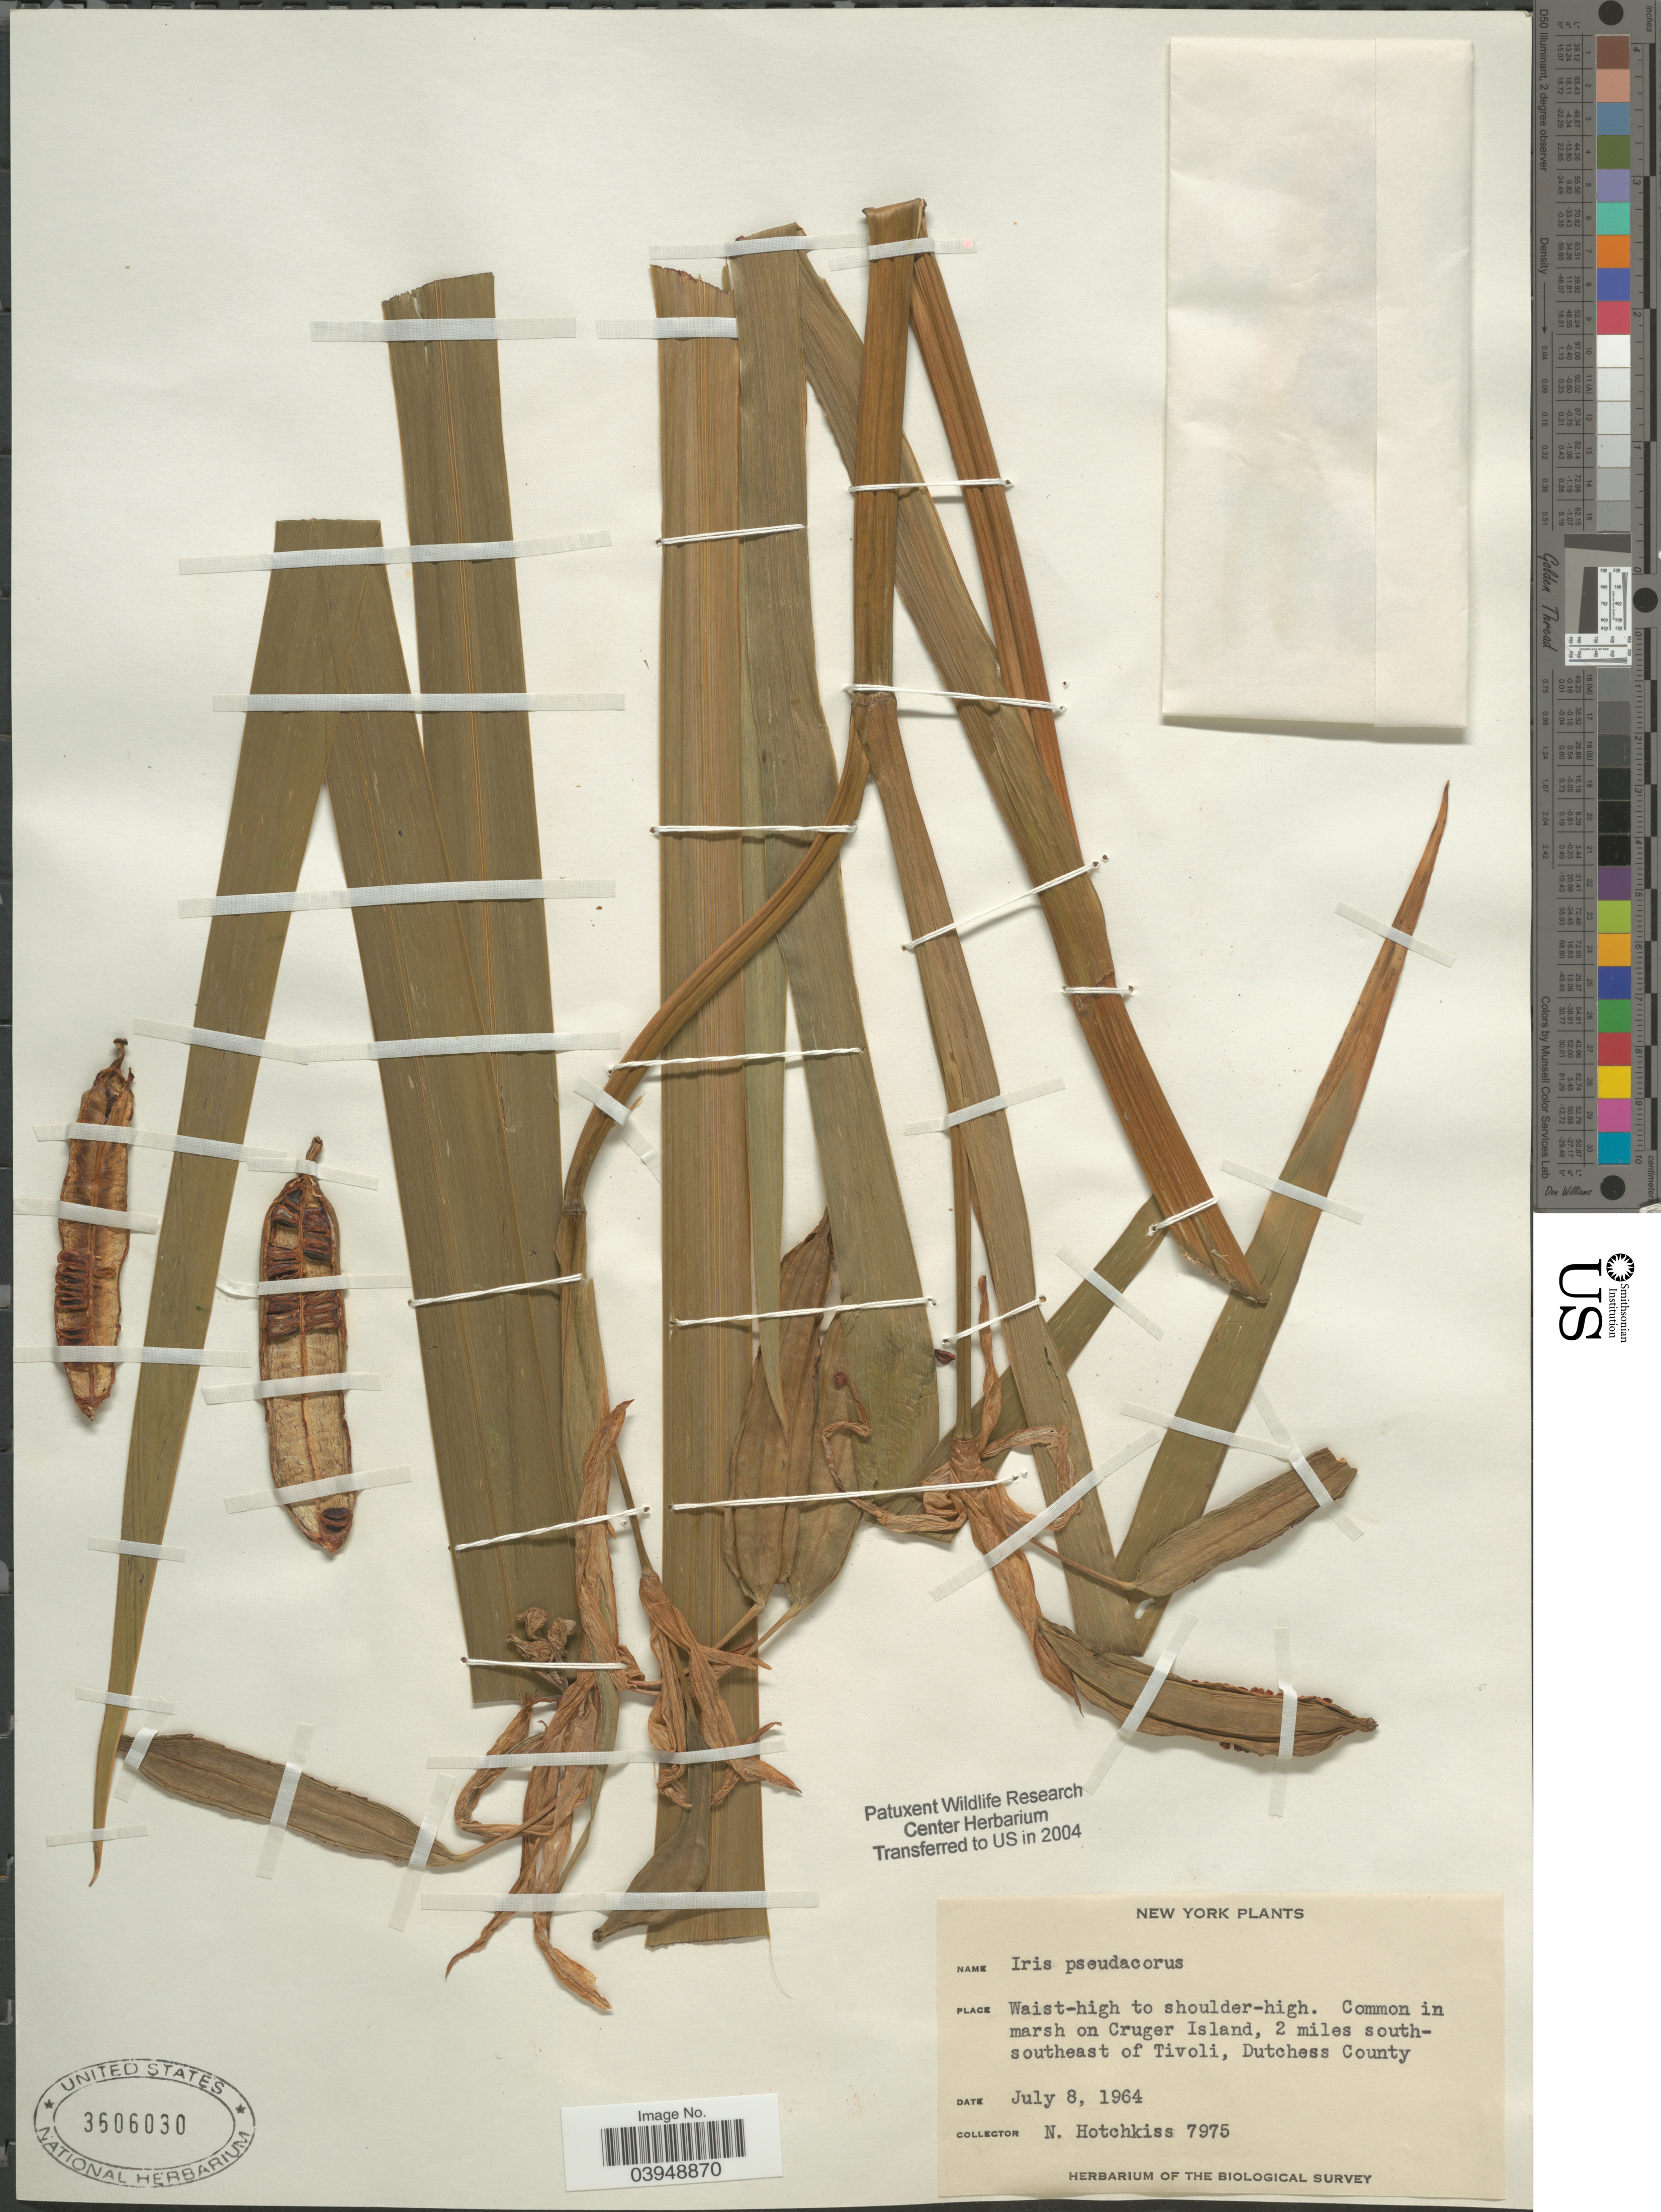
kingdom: Plantae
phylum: Tracheophyta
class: Liliopsida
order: Asparagales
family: Iridaceae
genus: Iris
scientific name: Iris pseudacorus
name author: L.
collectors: N. Hotchkiss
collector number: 7975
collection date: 1964-07-08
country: United States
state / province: New York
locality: Common in marsh on Cruger Island, 2 miles south-southeast of Tivoli, Dutchess County.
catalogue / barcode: US 3606030